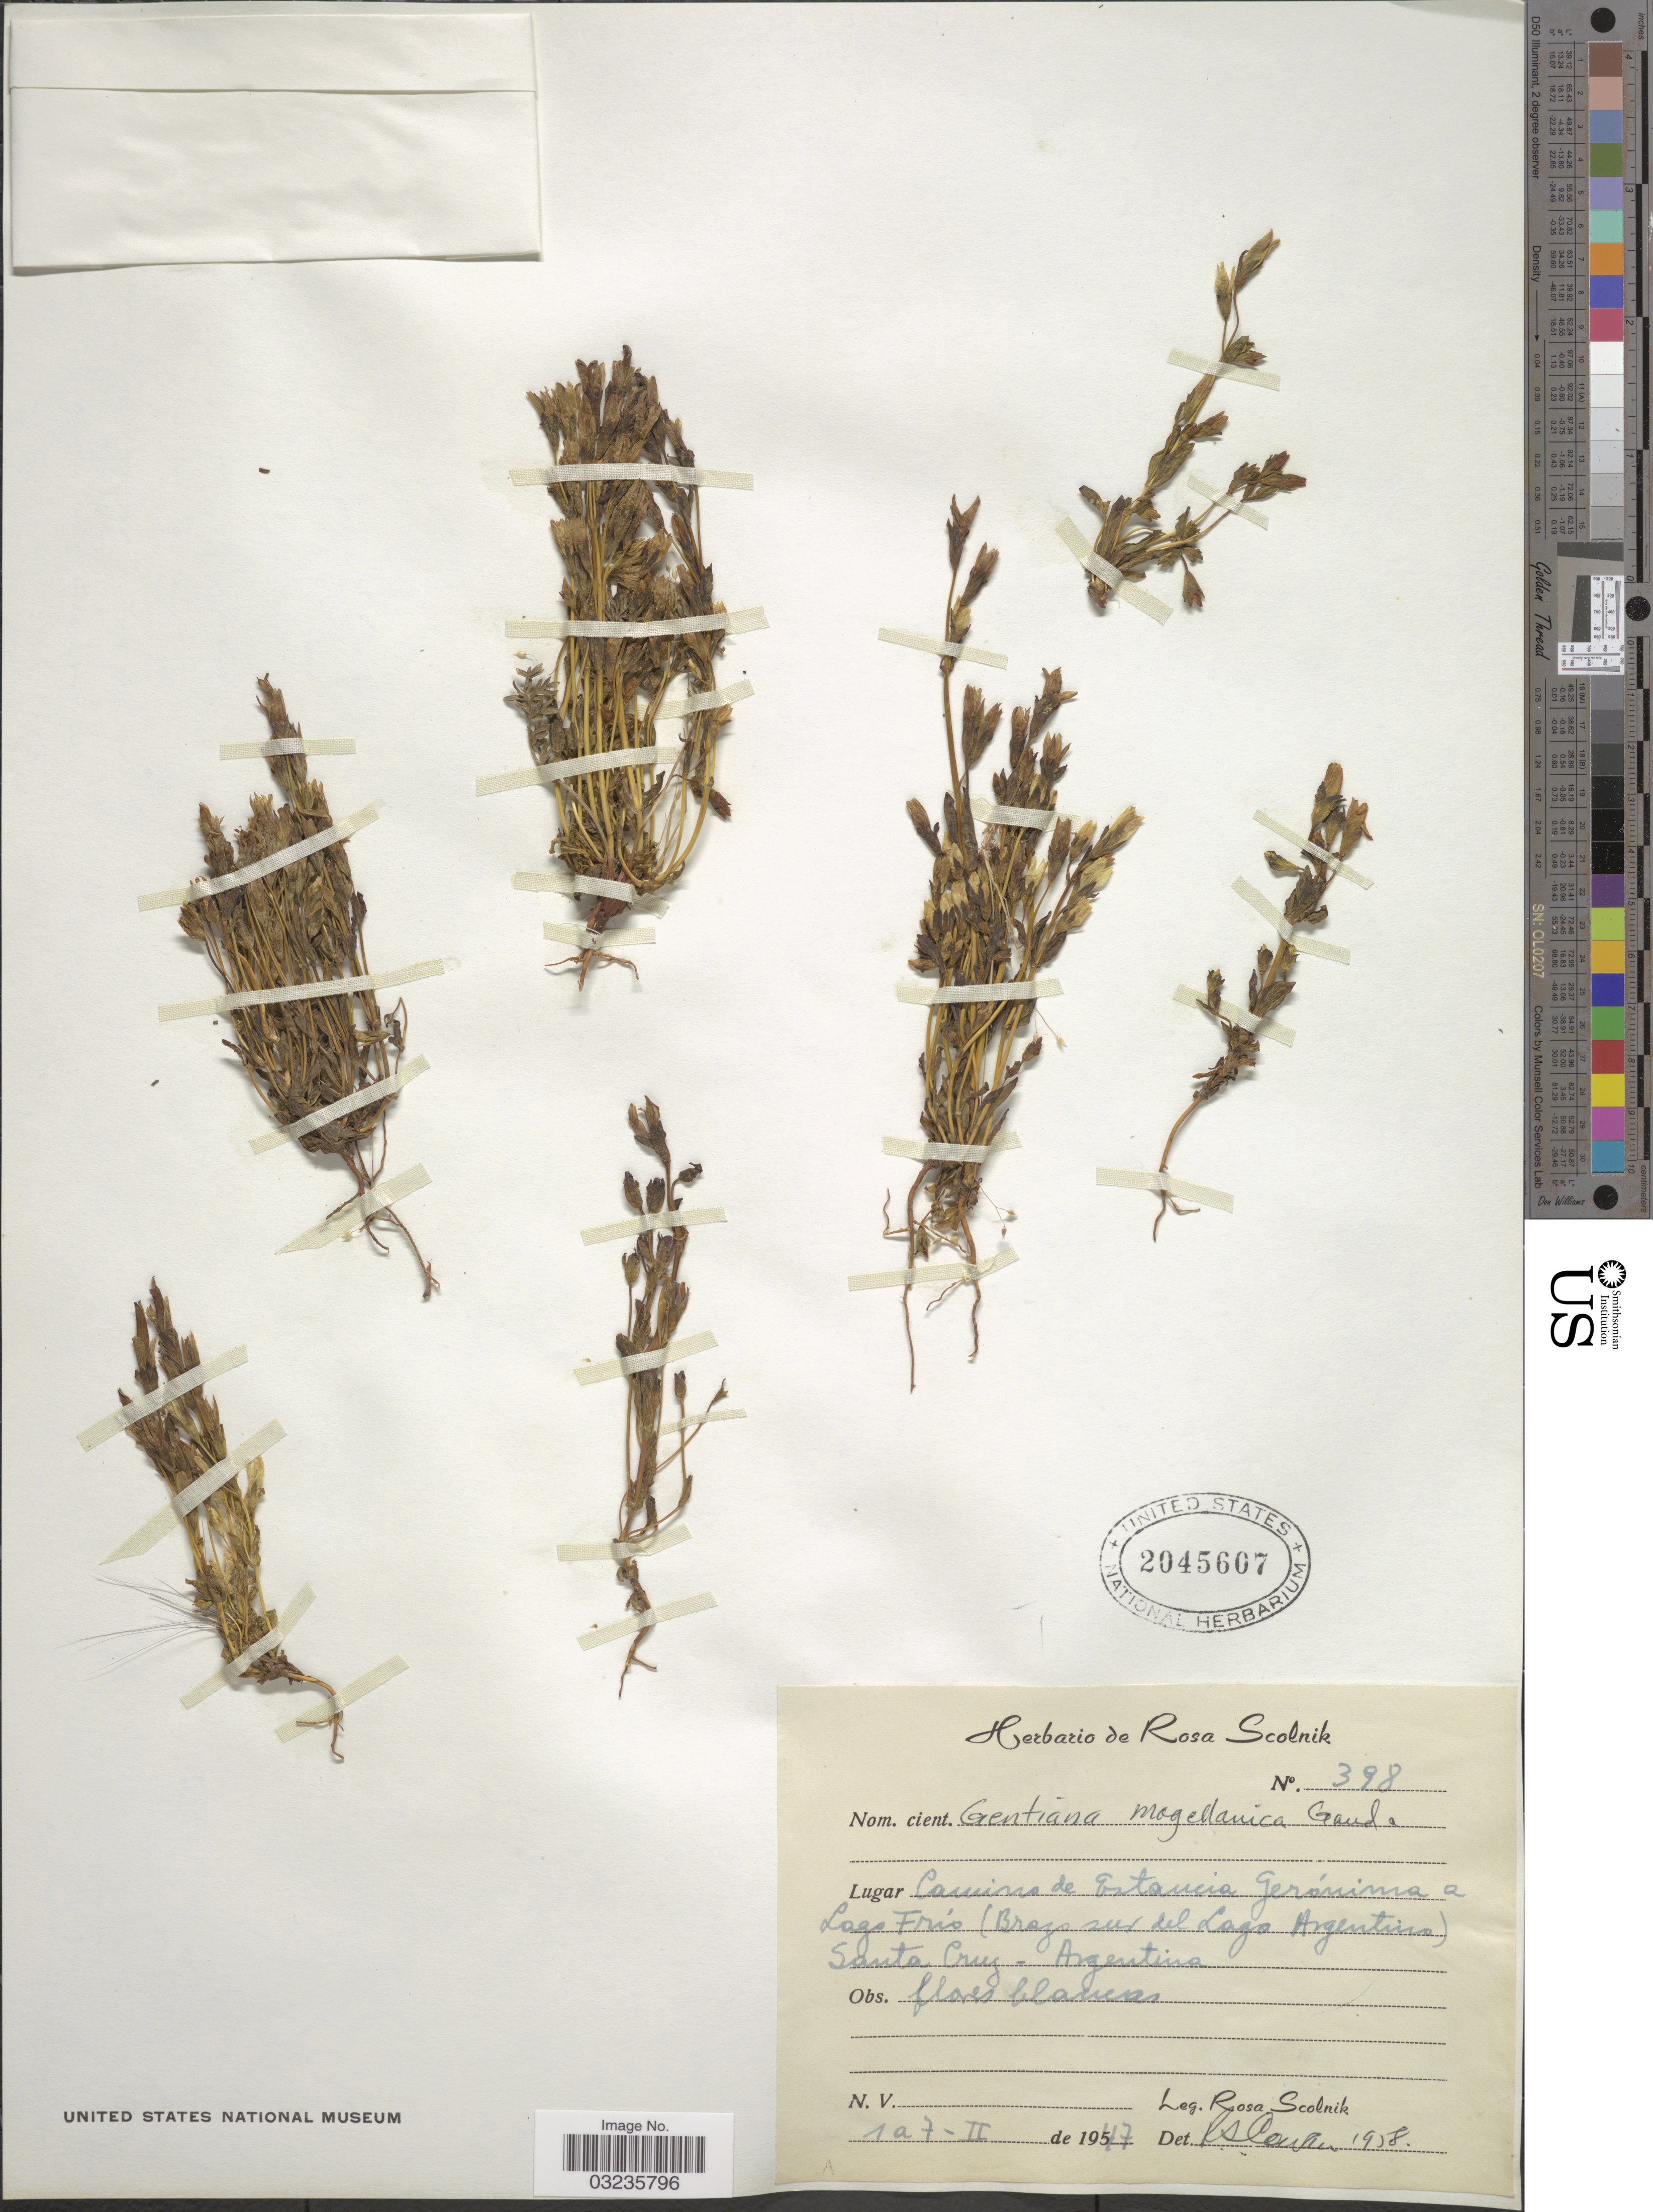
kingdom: Plantae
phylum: Tracheophyta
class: Magnoliopsida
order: Gentianales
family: Gentianaceae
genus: Gentiana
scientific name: Gentiana magellanica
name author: Gaudich.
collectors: R. Scolnik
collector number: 398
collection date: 1947-02-01/1947-02-07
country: Argentina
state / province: Santa Cruz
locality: Camino de Estancia Gerónimo a Lago Frío (Brazo sur del Lago Argentino).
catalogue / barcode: US 2045607